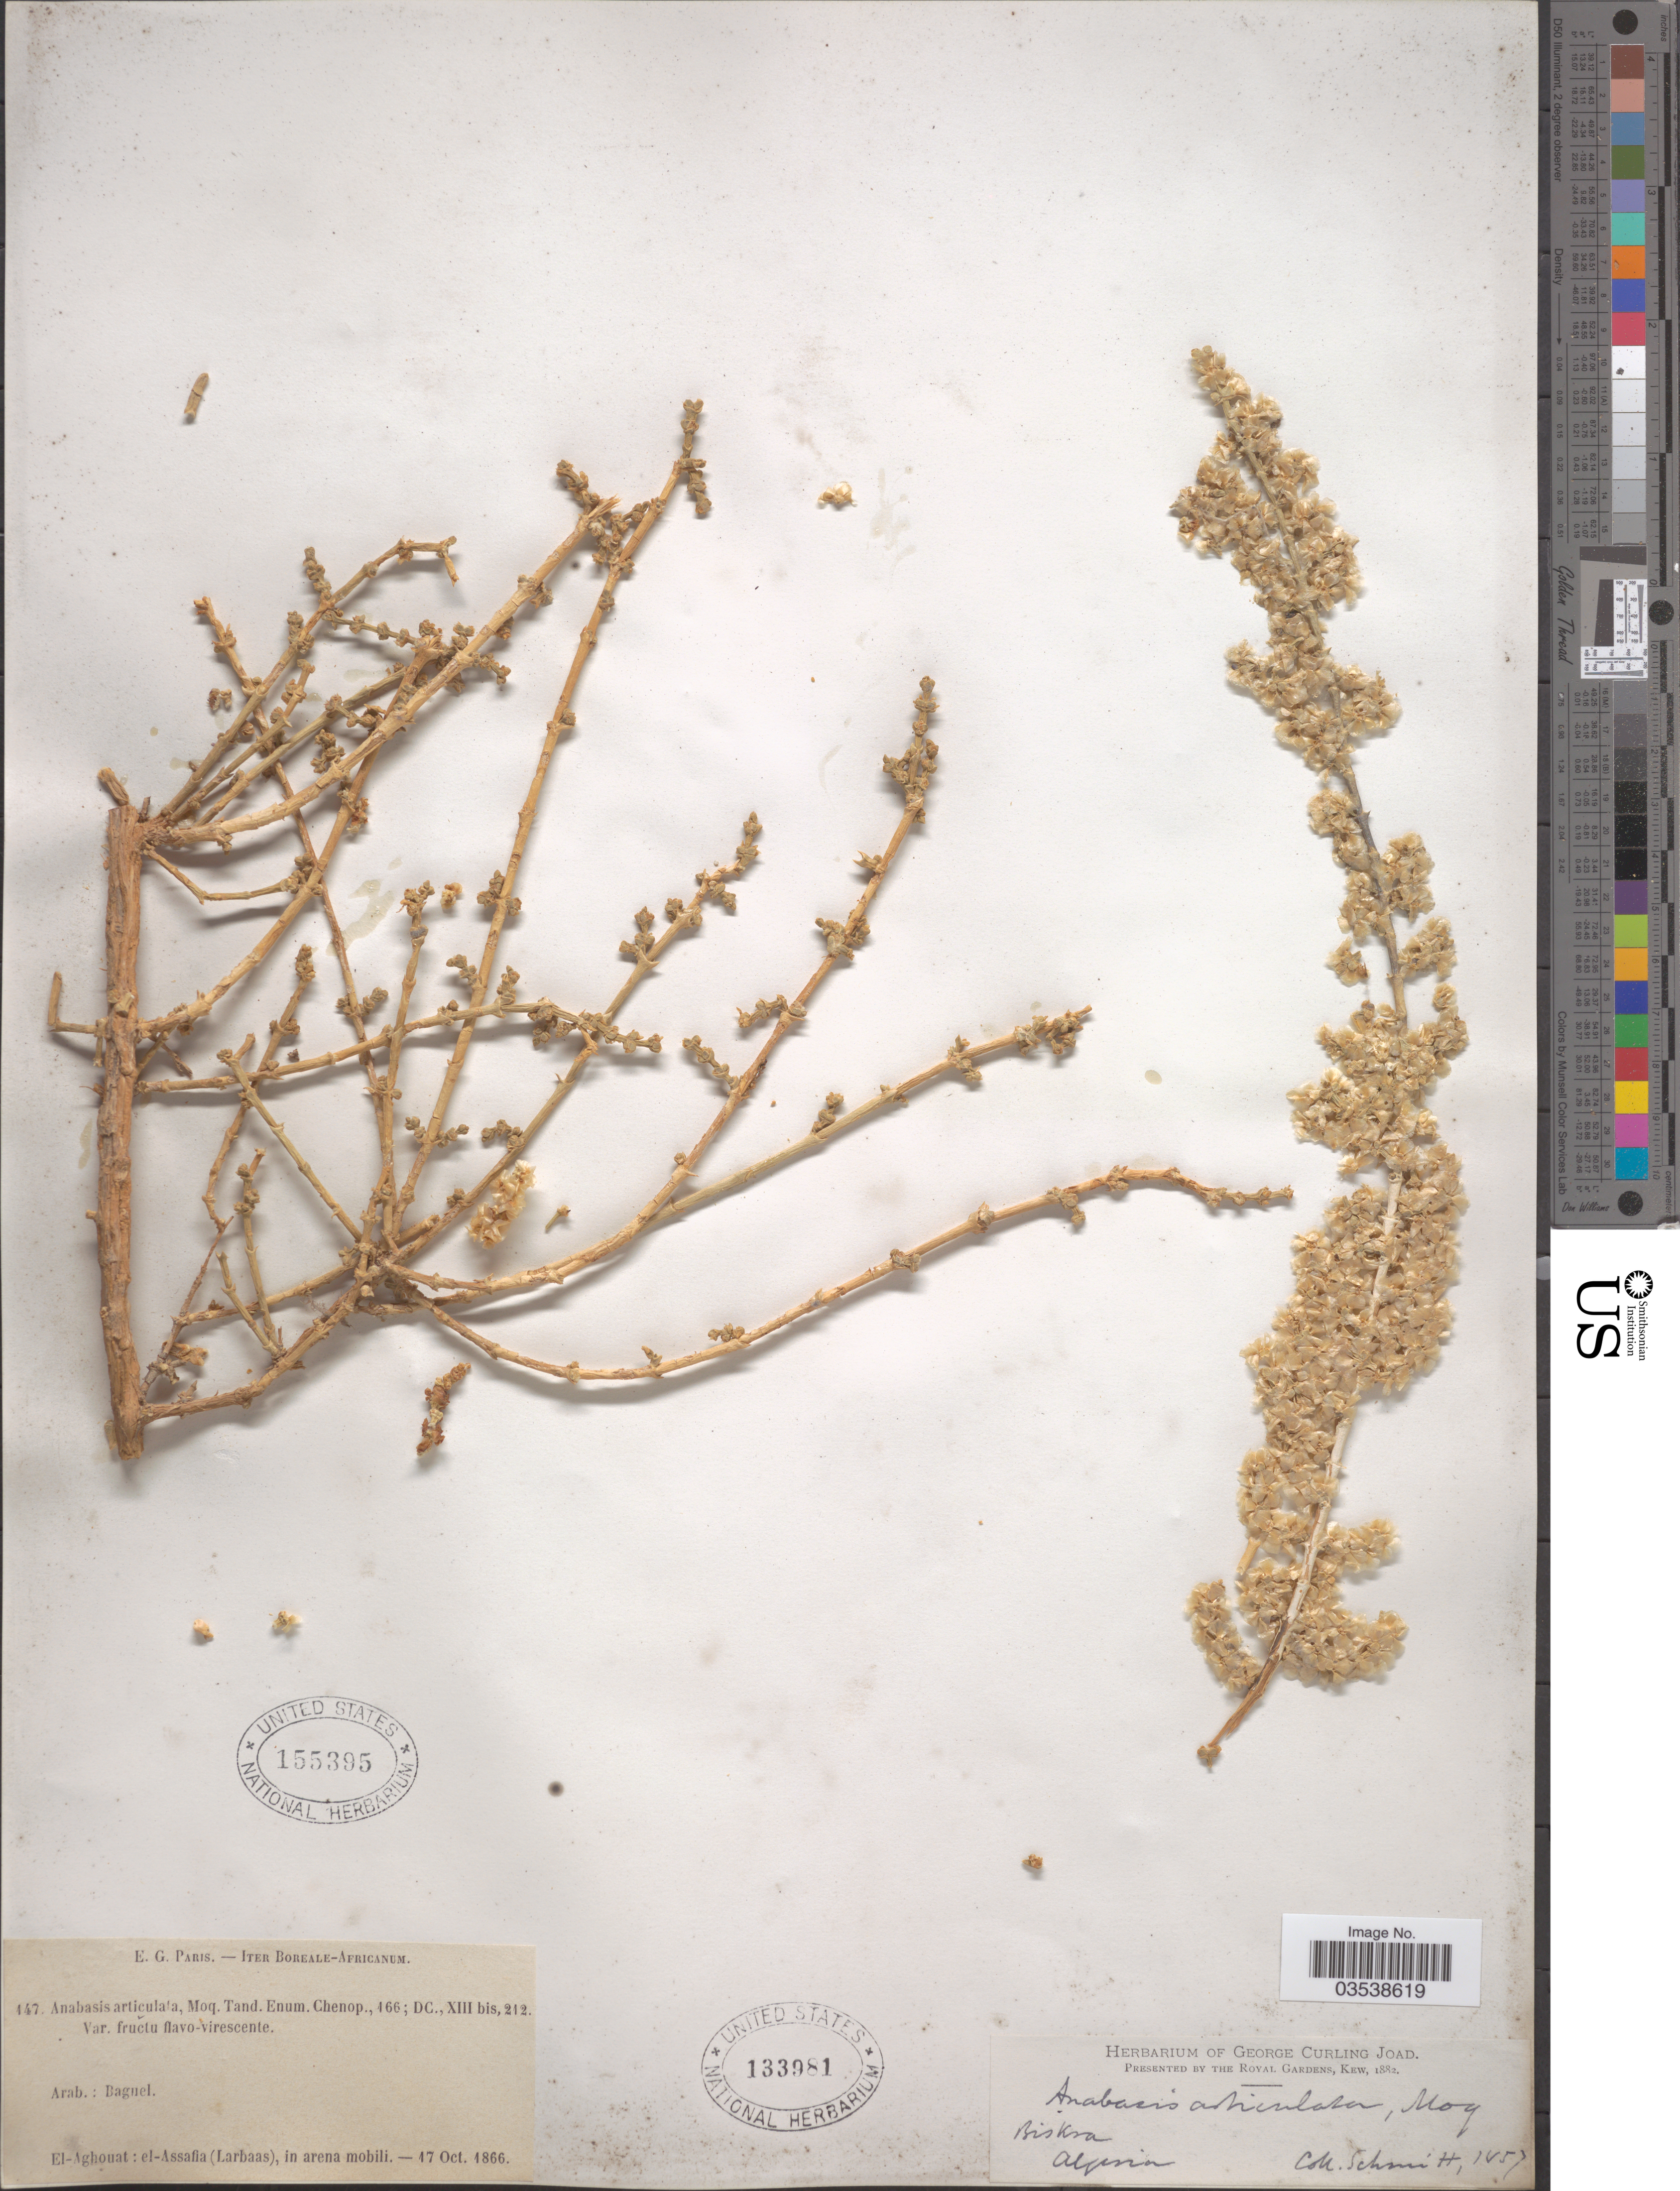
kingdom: Plantae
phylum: Tracheophyta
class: Magnoliopsida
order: Caryophyllales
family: Amaranthaceae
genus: Anabasis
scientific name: Anabasis articulata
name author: (Forssk.) Moq.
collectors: Paris, E.G.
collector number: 147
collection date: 1866-10-17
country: Algeria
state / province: Laghouat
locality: Iter Boreale-Africanum. Arab: Baguel. El-Aghouat: el-Assafia (Larbaas).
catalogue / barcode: US 155395